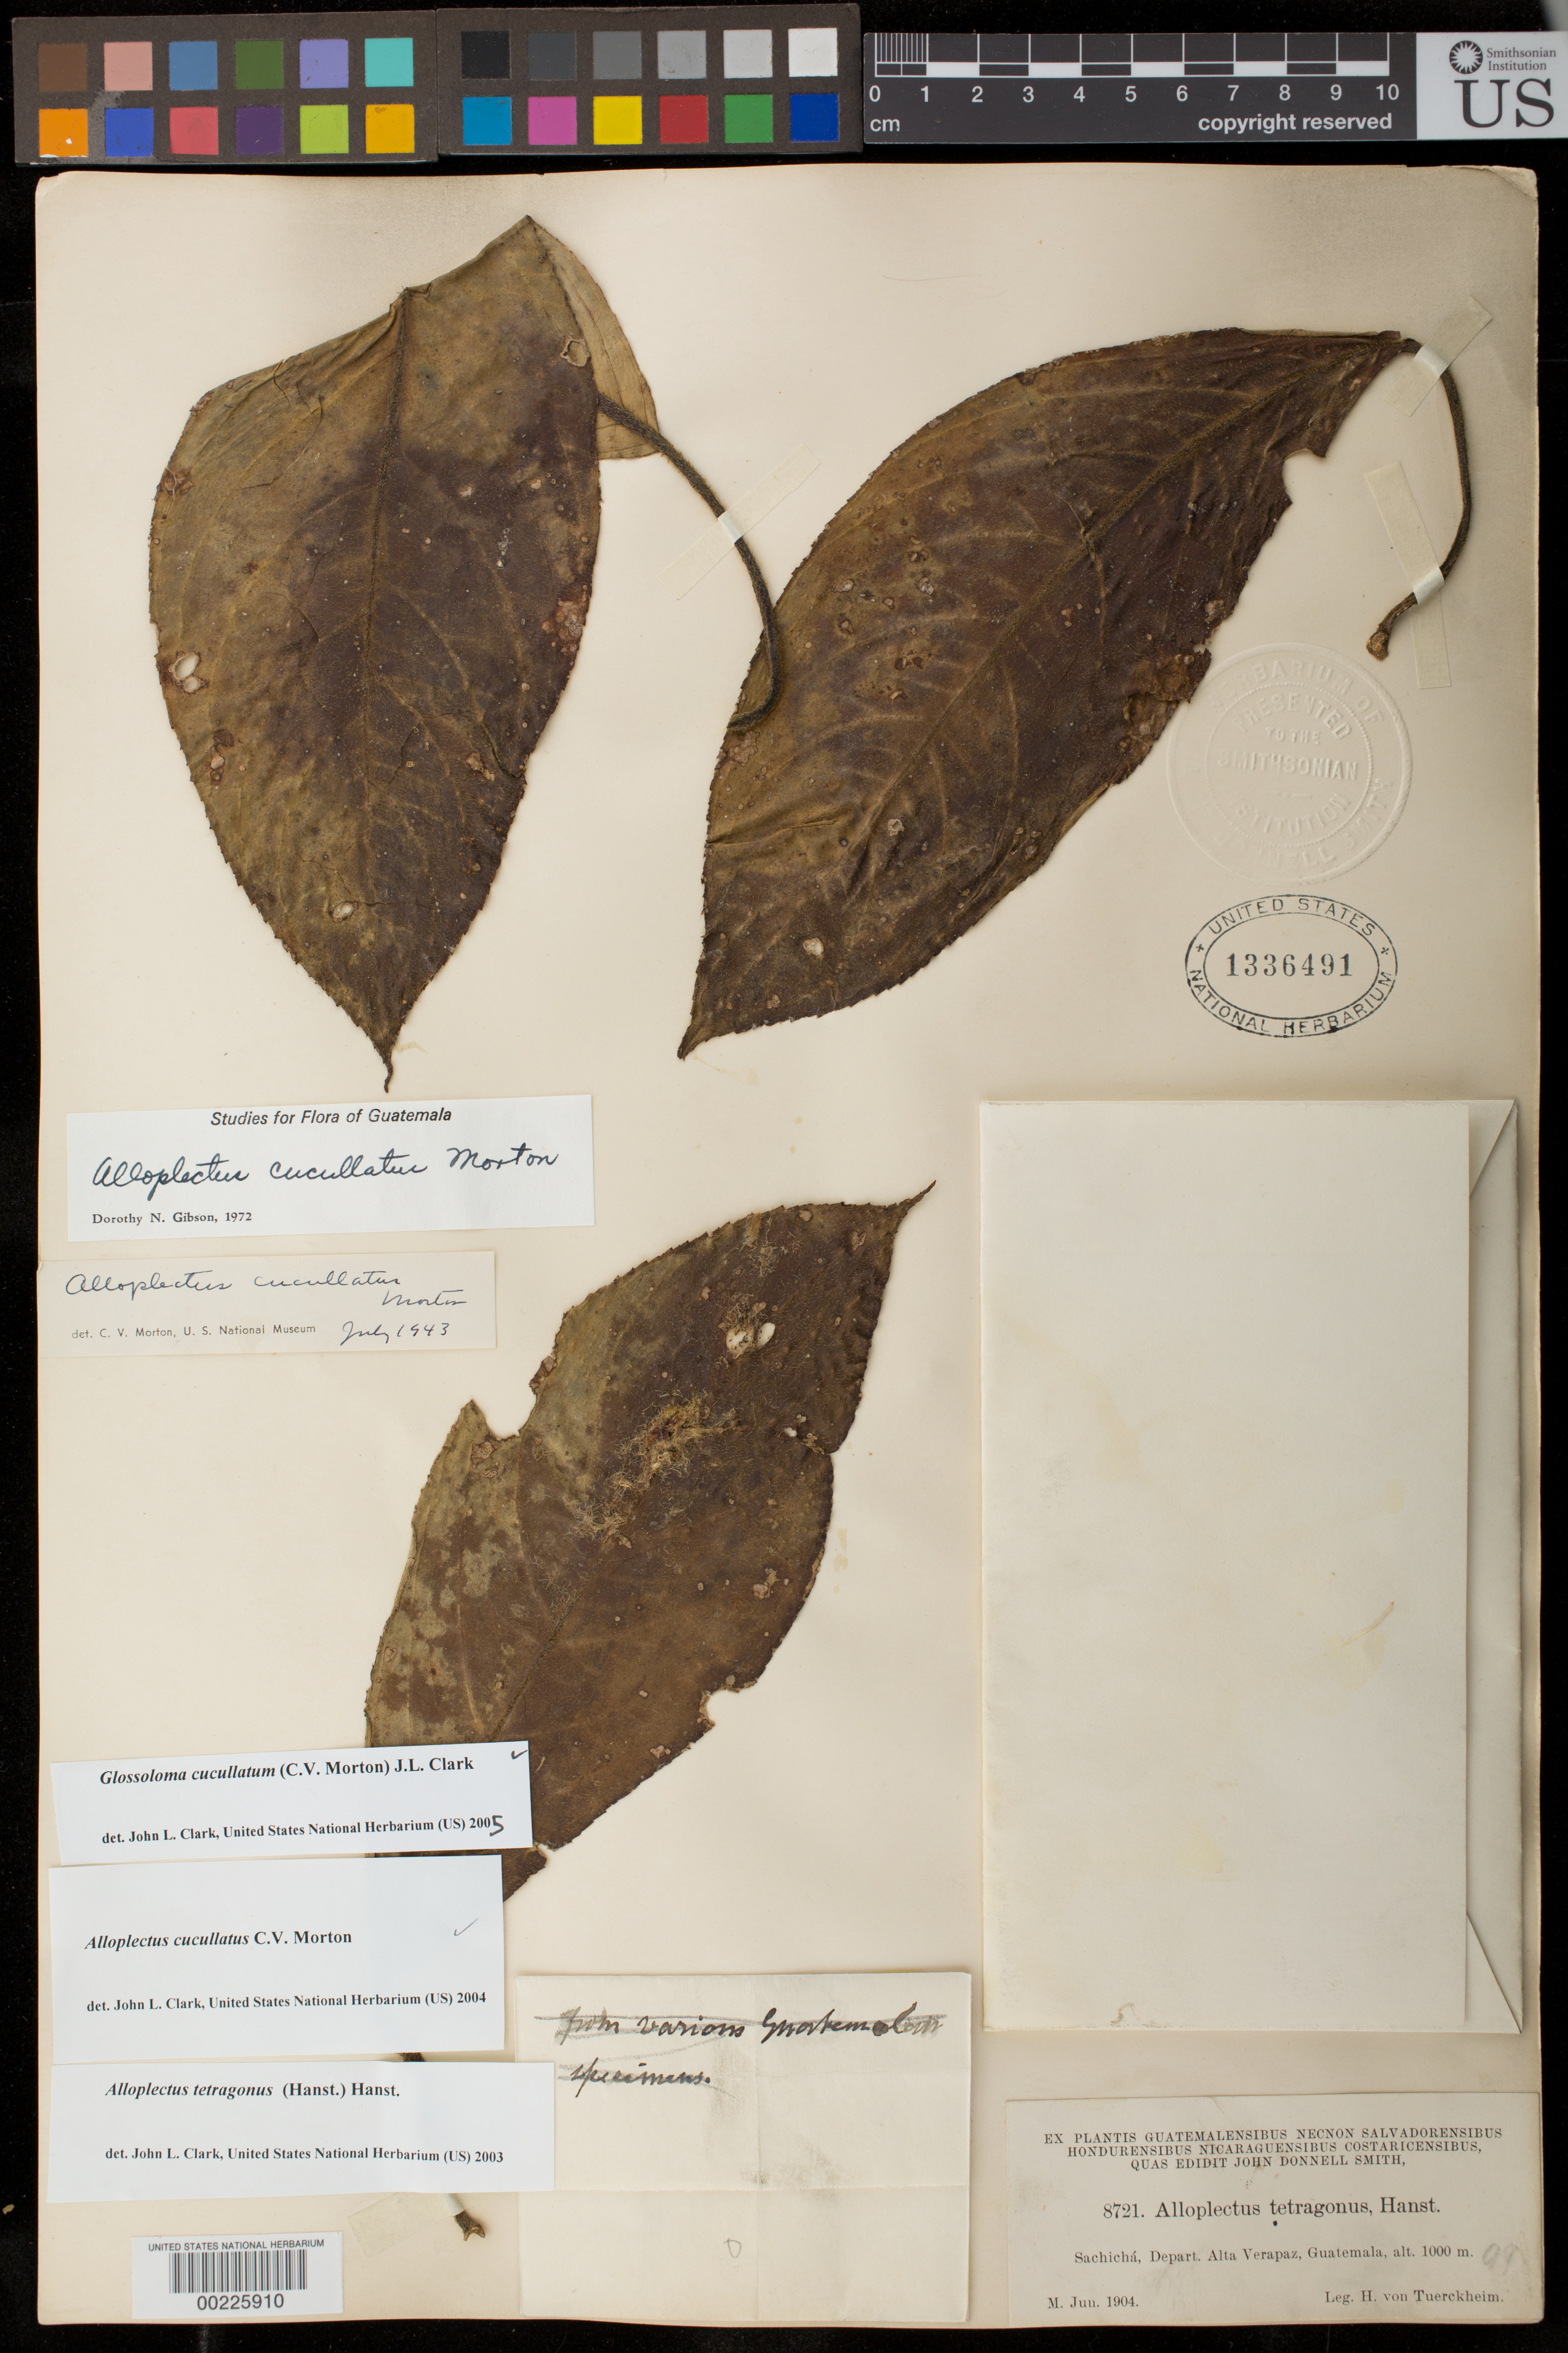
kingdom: Plantae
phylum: Tracheophyta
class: Magnoliopsida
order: Lamiales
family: Gesneriaceae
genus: Glossoloma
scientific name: Glossoloma cucullatum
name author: (C.V. Morton) J.L. Clark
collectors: H. von Türckheim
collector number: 8721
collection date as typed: Jun 1904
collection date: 1904-06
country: Guatemala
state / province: Alta Verapaz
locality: Sachichá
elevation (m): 1000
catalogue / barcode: US 1336491